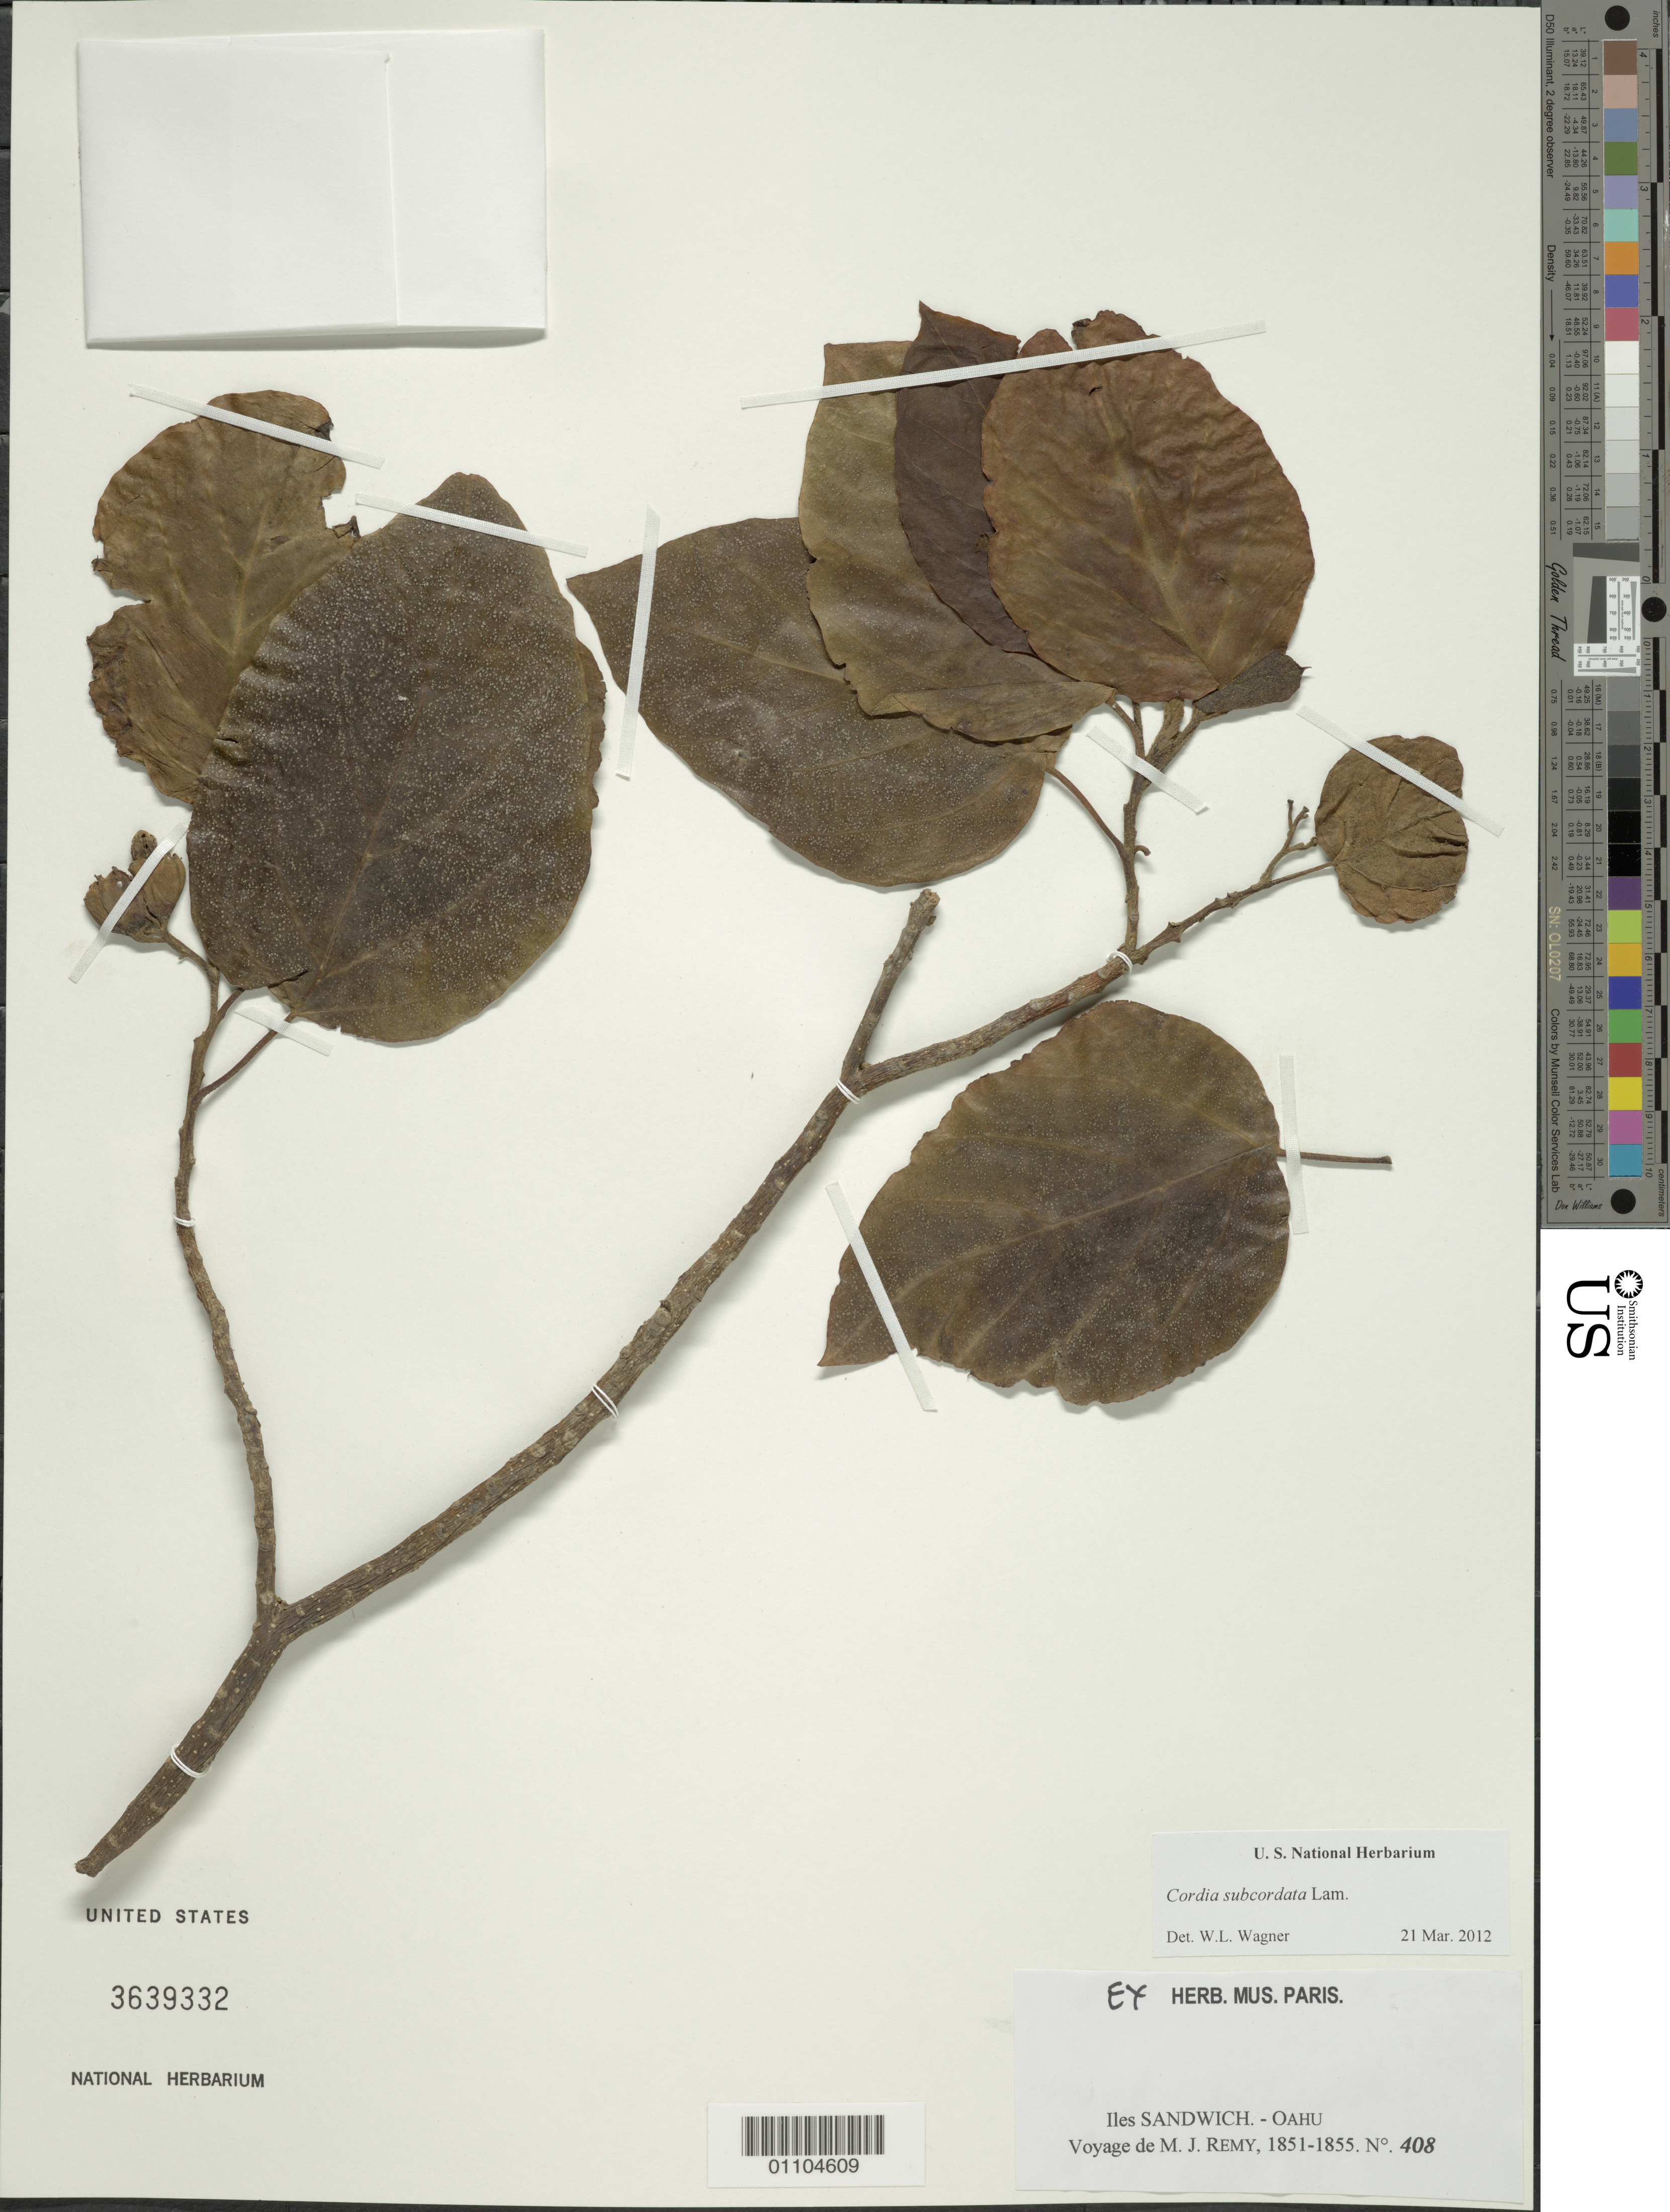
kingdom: Plantae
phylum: Tracheophyta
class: Magnoliopsida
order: Boraginales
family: Cordiaceae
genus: Cordia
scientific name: Cordia subcordata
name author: Lam.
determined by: Wagner, W. L., (BOT), Smithsonian Institution - National Museum of Natural History (UNITED STATES)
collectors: M. J. Remy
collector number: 408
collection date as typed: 1851 to --- 1855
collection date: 1851/1855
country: United States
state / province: Hawaii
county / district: Honolulu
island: Oahu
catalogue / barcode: US 3639332